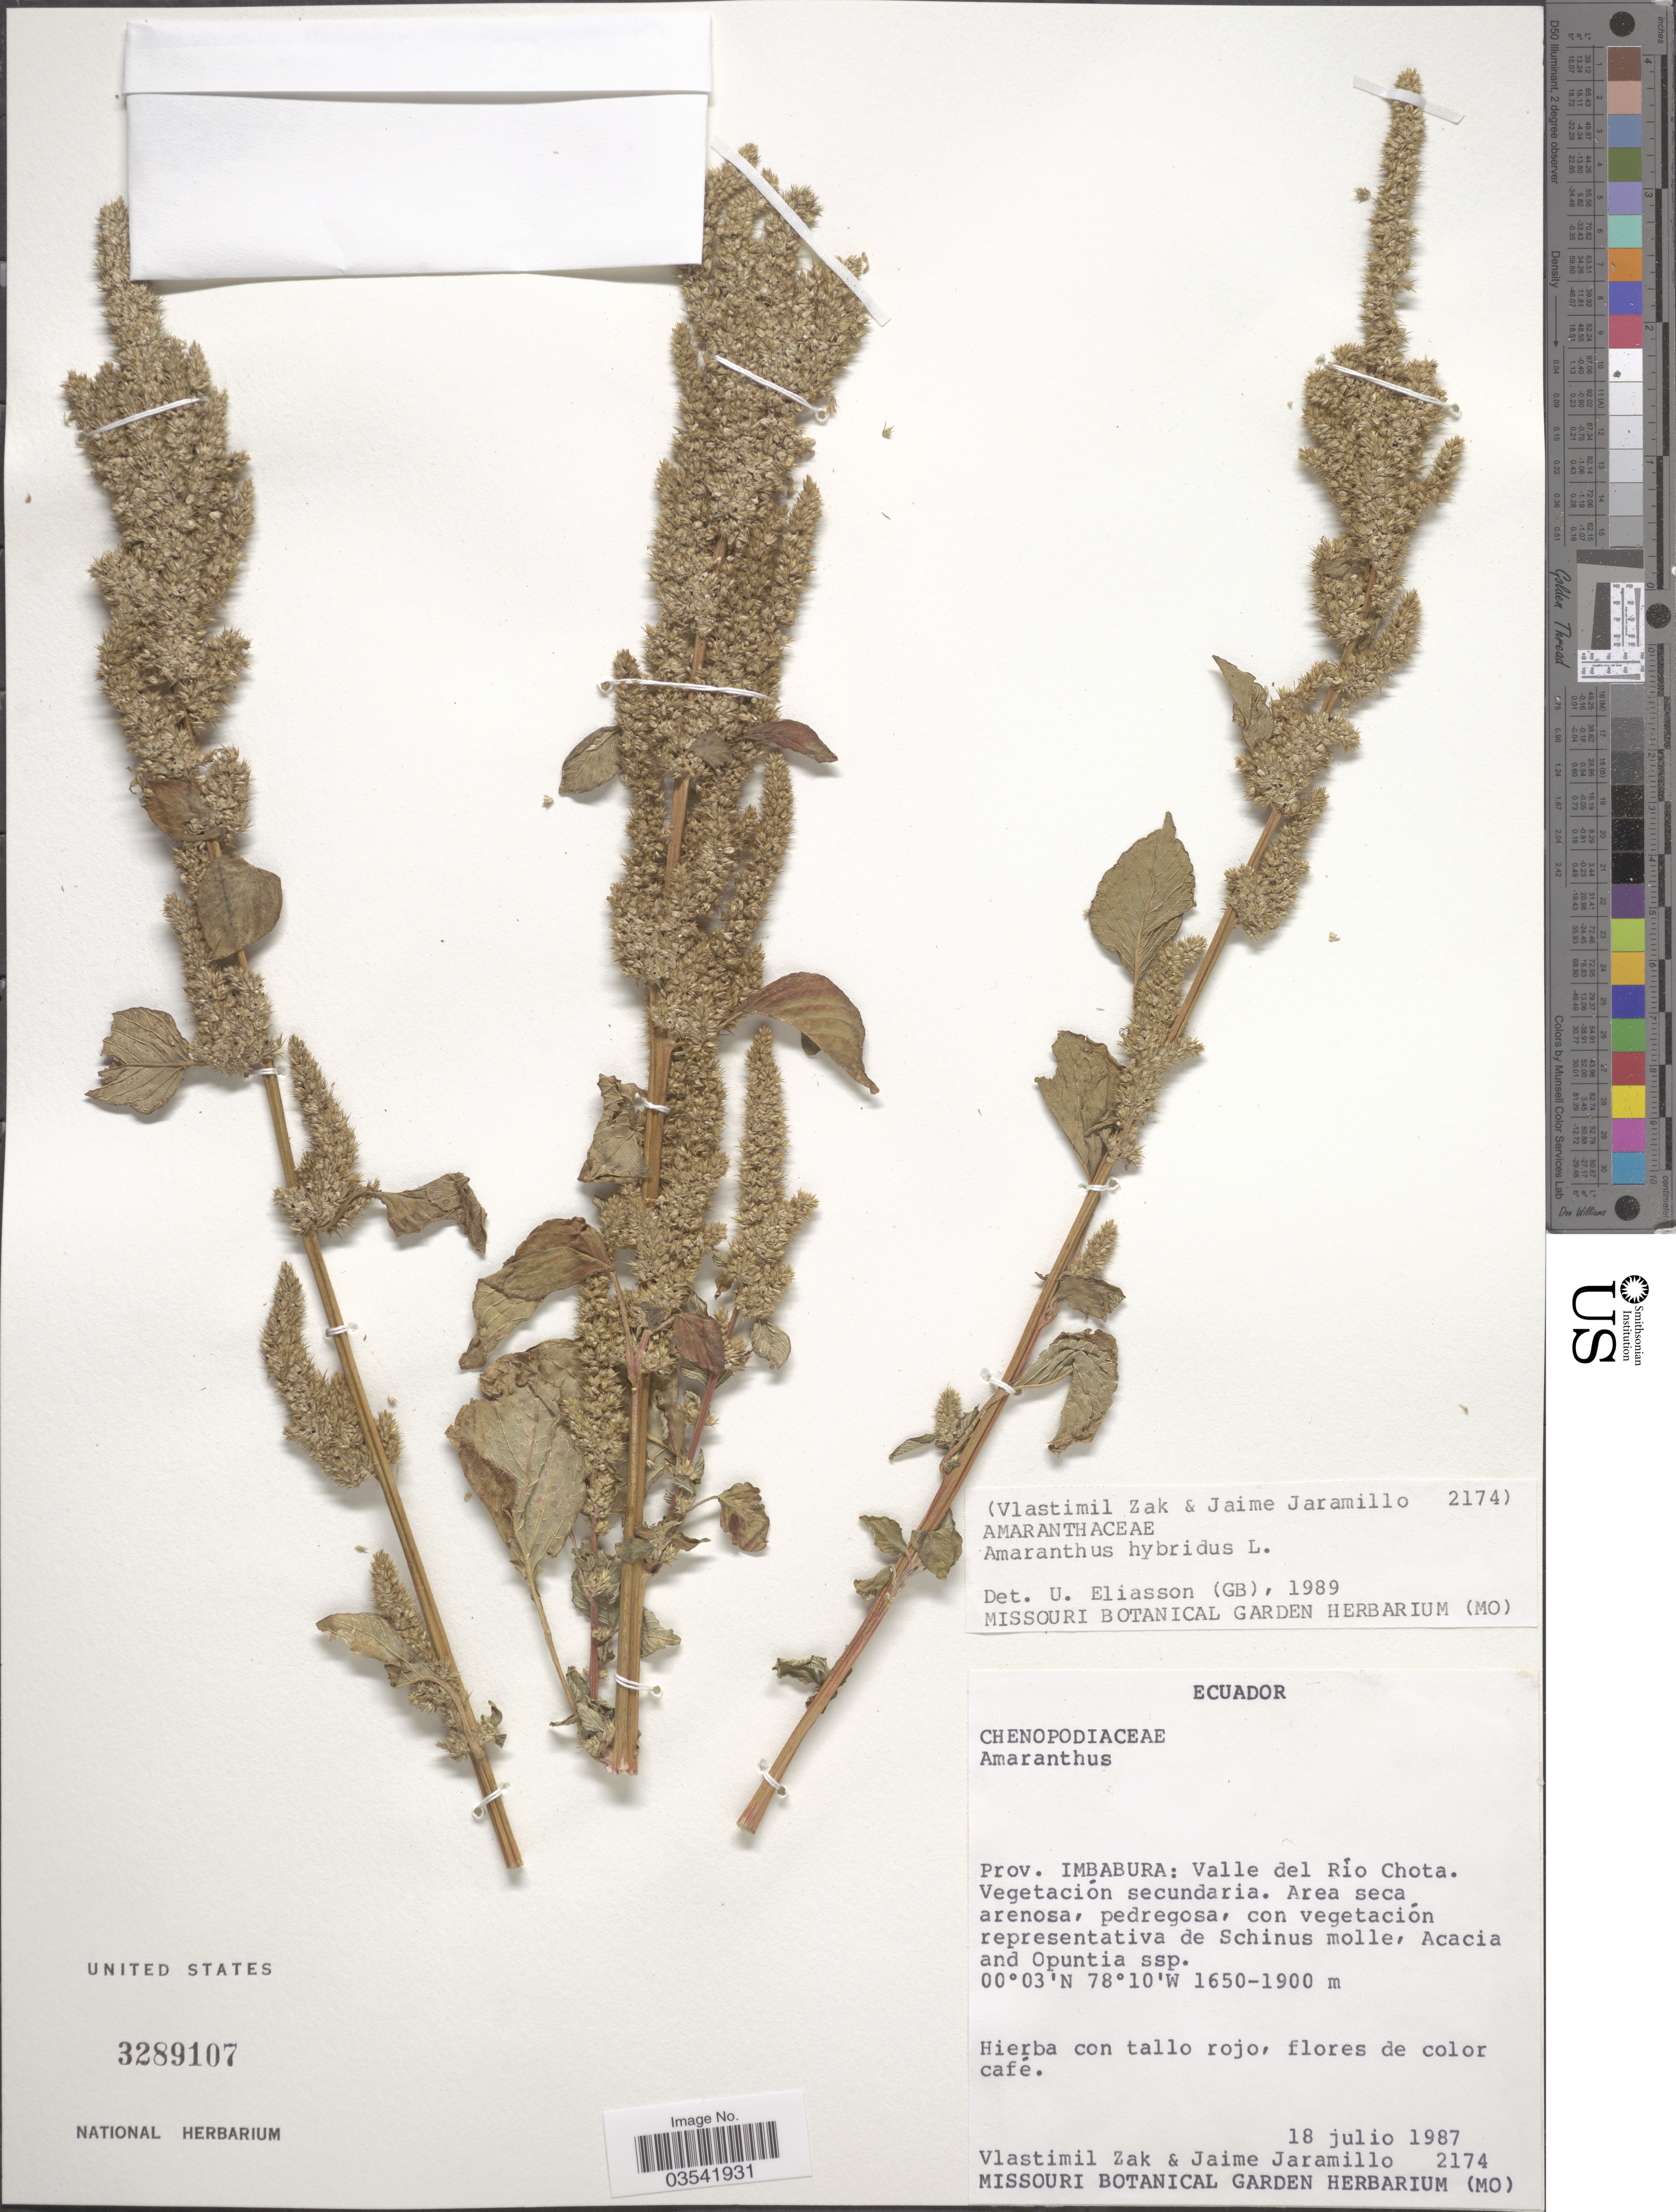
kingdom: Plantae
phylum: Tracheophyta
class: Magnoliopsida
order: Caryophyllales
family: Amaranthaceae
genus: Amaranthus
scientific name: Amaranthus hybridus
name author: L.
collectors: V. Zak & J. Jaramillo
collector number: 2174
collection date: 1987-07-18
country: Ecuador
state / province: Imbabura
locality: Valle del Río Chota.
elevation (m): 1650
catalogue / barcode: US 3289107